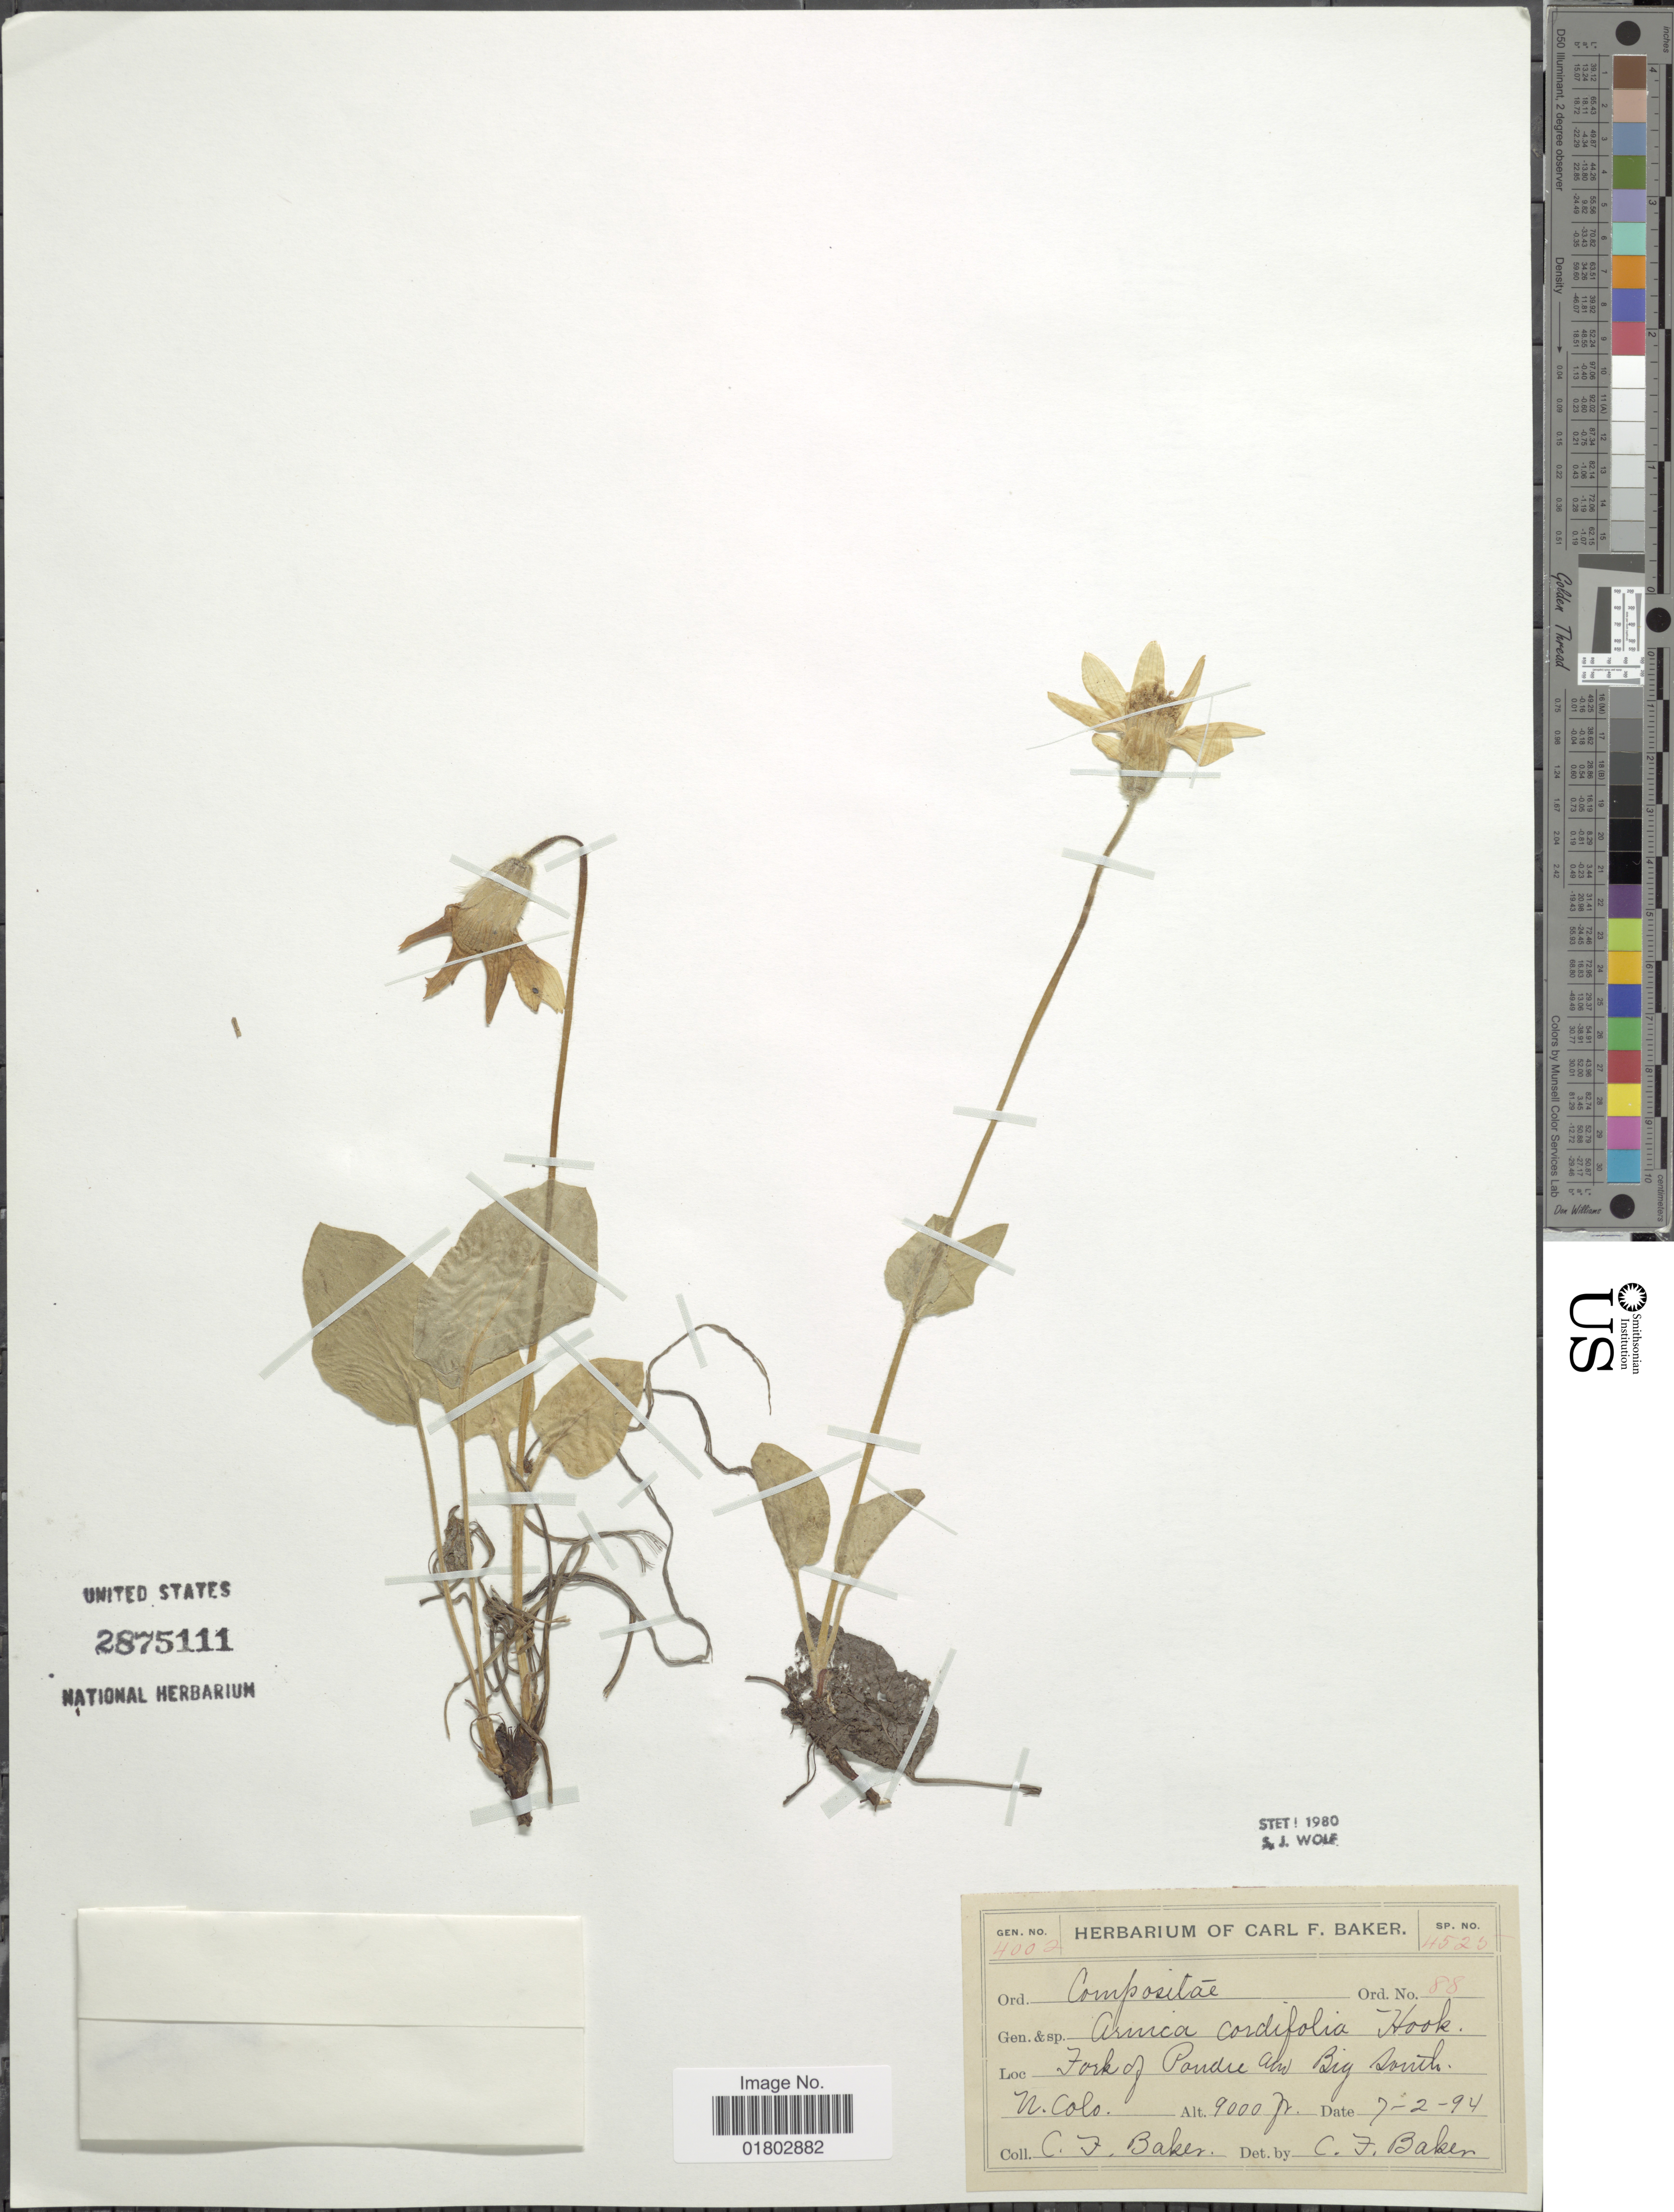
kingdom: Plantae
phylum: Tracheophyta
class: Magnoliopsida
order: Asterales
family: Asteraceae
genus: Arnica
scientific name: Arnica cordifolia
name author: Hook.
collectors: C. F. Baker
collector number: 88?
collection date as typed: Transcribed d/m/y: 2/7/94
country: United States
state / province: Colorado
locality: Fork of Poudre and Big South, N. Colo.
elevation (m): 2743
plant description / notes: Corrected "Fork Pondle am Big South N. Colo" to "Fork of Poudre and Big South, N. Colo."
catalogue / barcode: US 2875111